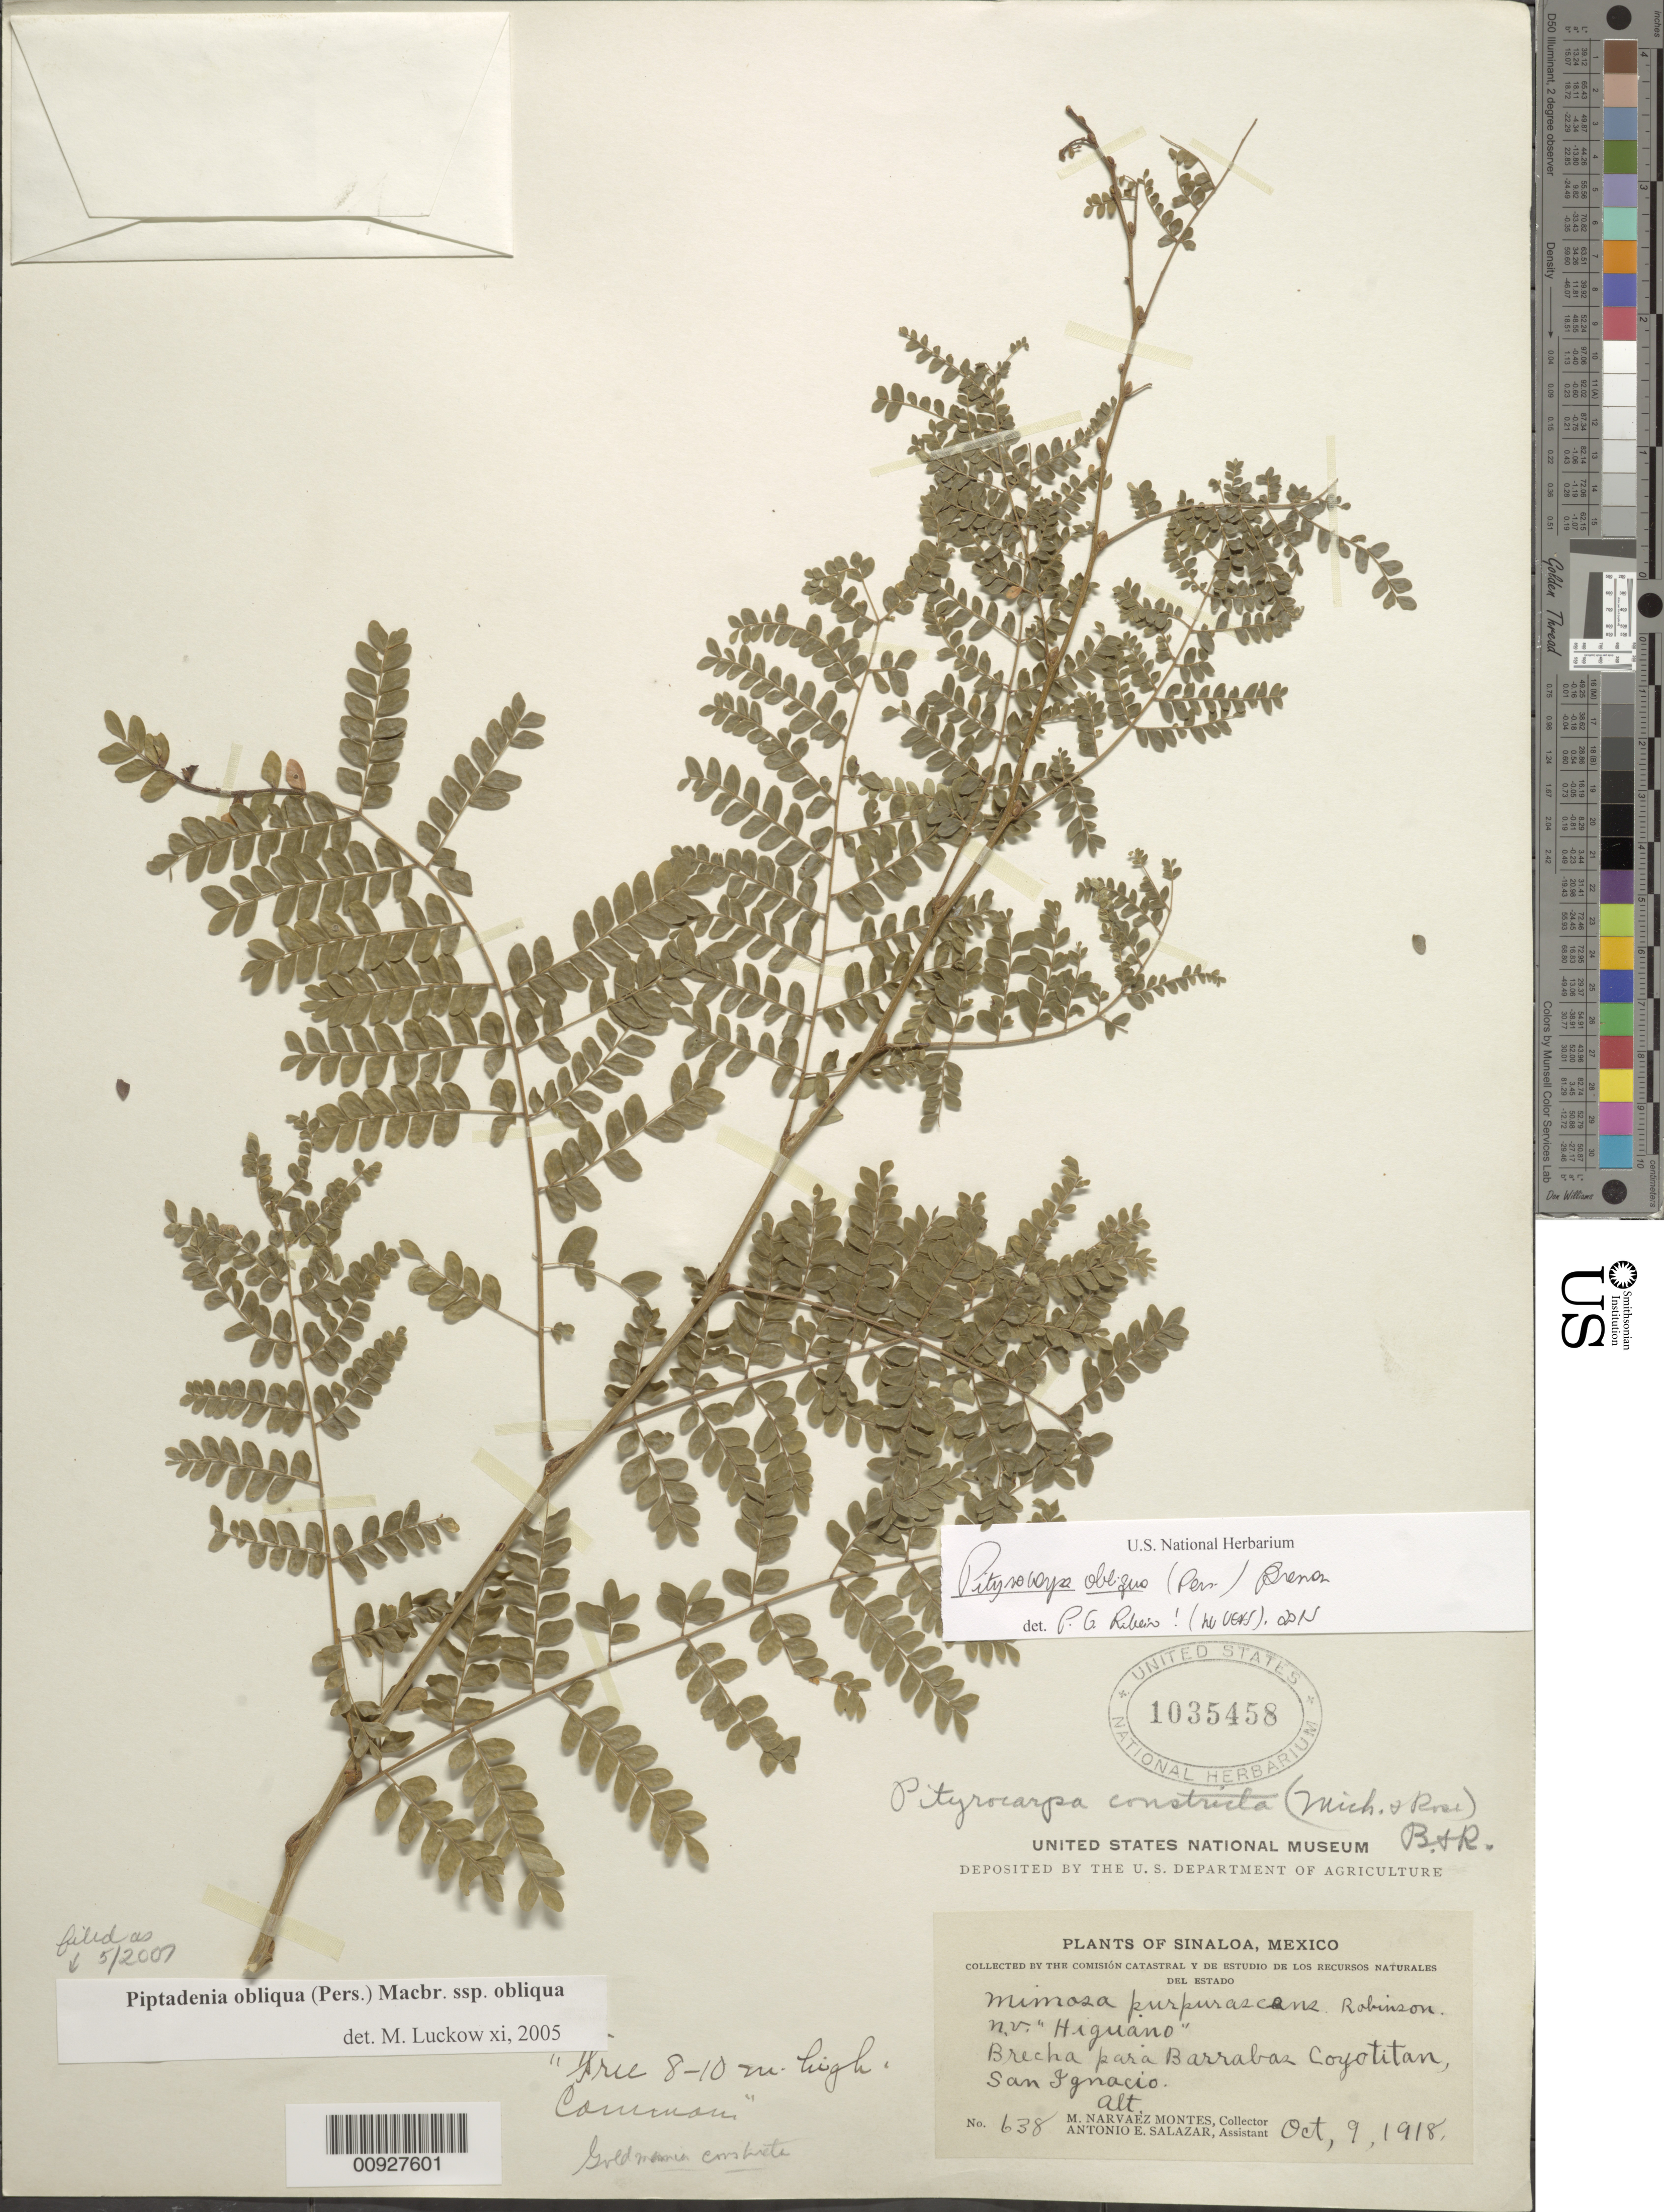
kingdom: Plantae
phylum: Tracheophyta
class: Magnoliopsida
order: Fabales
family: Fabaceae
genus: Pityrocarpa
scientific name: Pityrocarpa obliqua subsp. obliqua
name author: (Pers.) Brenan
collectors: M. Narvaez-Montes & A. E. Salazar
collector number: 638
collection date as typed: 09 Oct 1918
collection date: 1918-10-09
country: Mexico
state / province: Sinaloa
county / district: San Ignacio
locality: Brecha para Barrabas Coyotitan, San Ignacio, Sinaloa.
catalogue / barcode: US 1035458